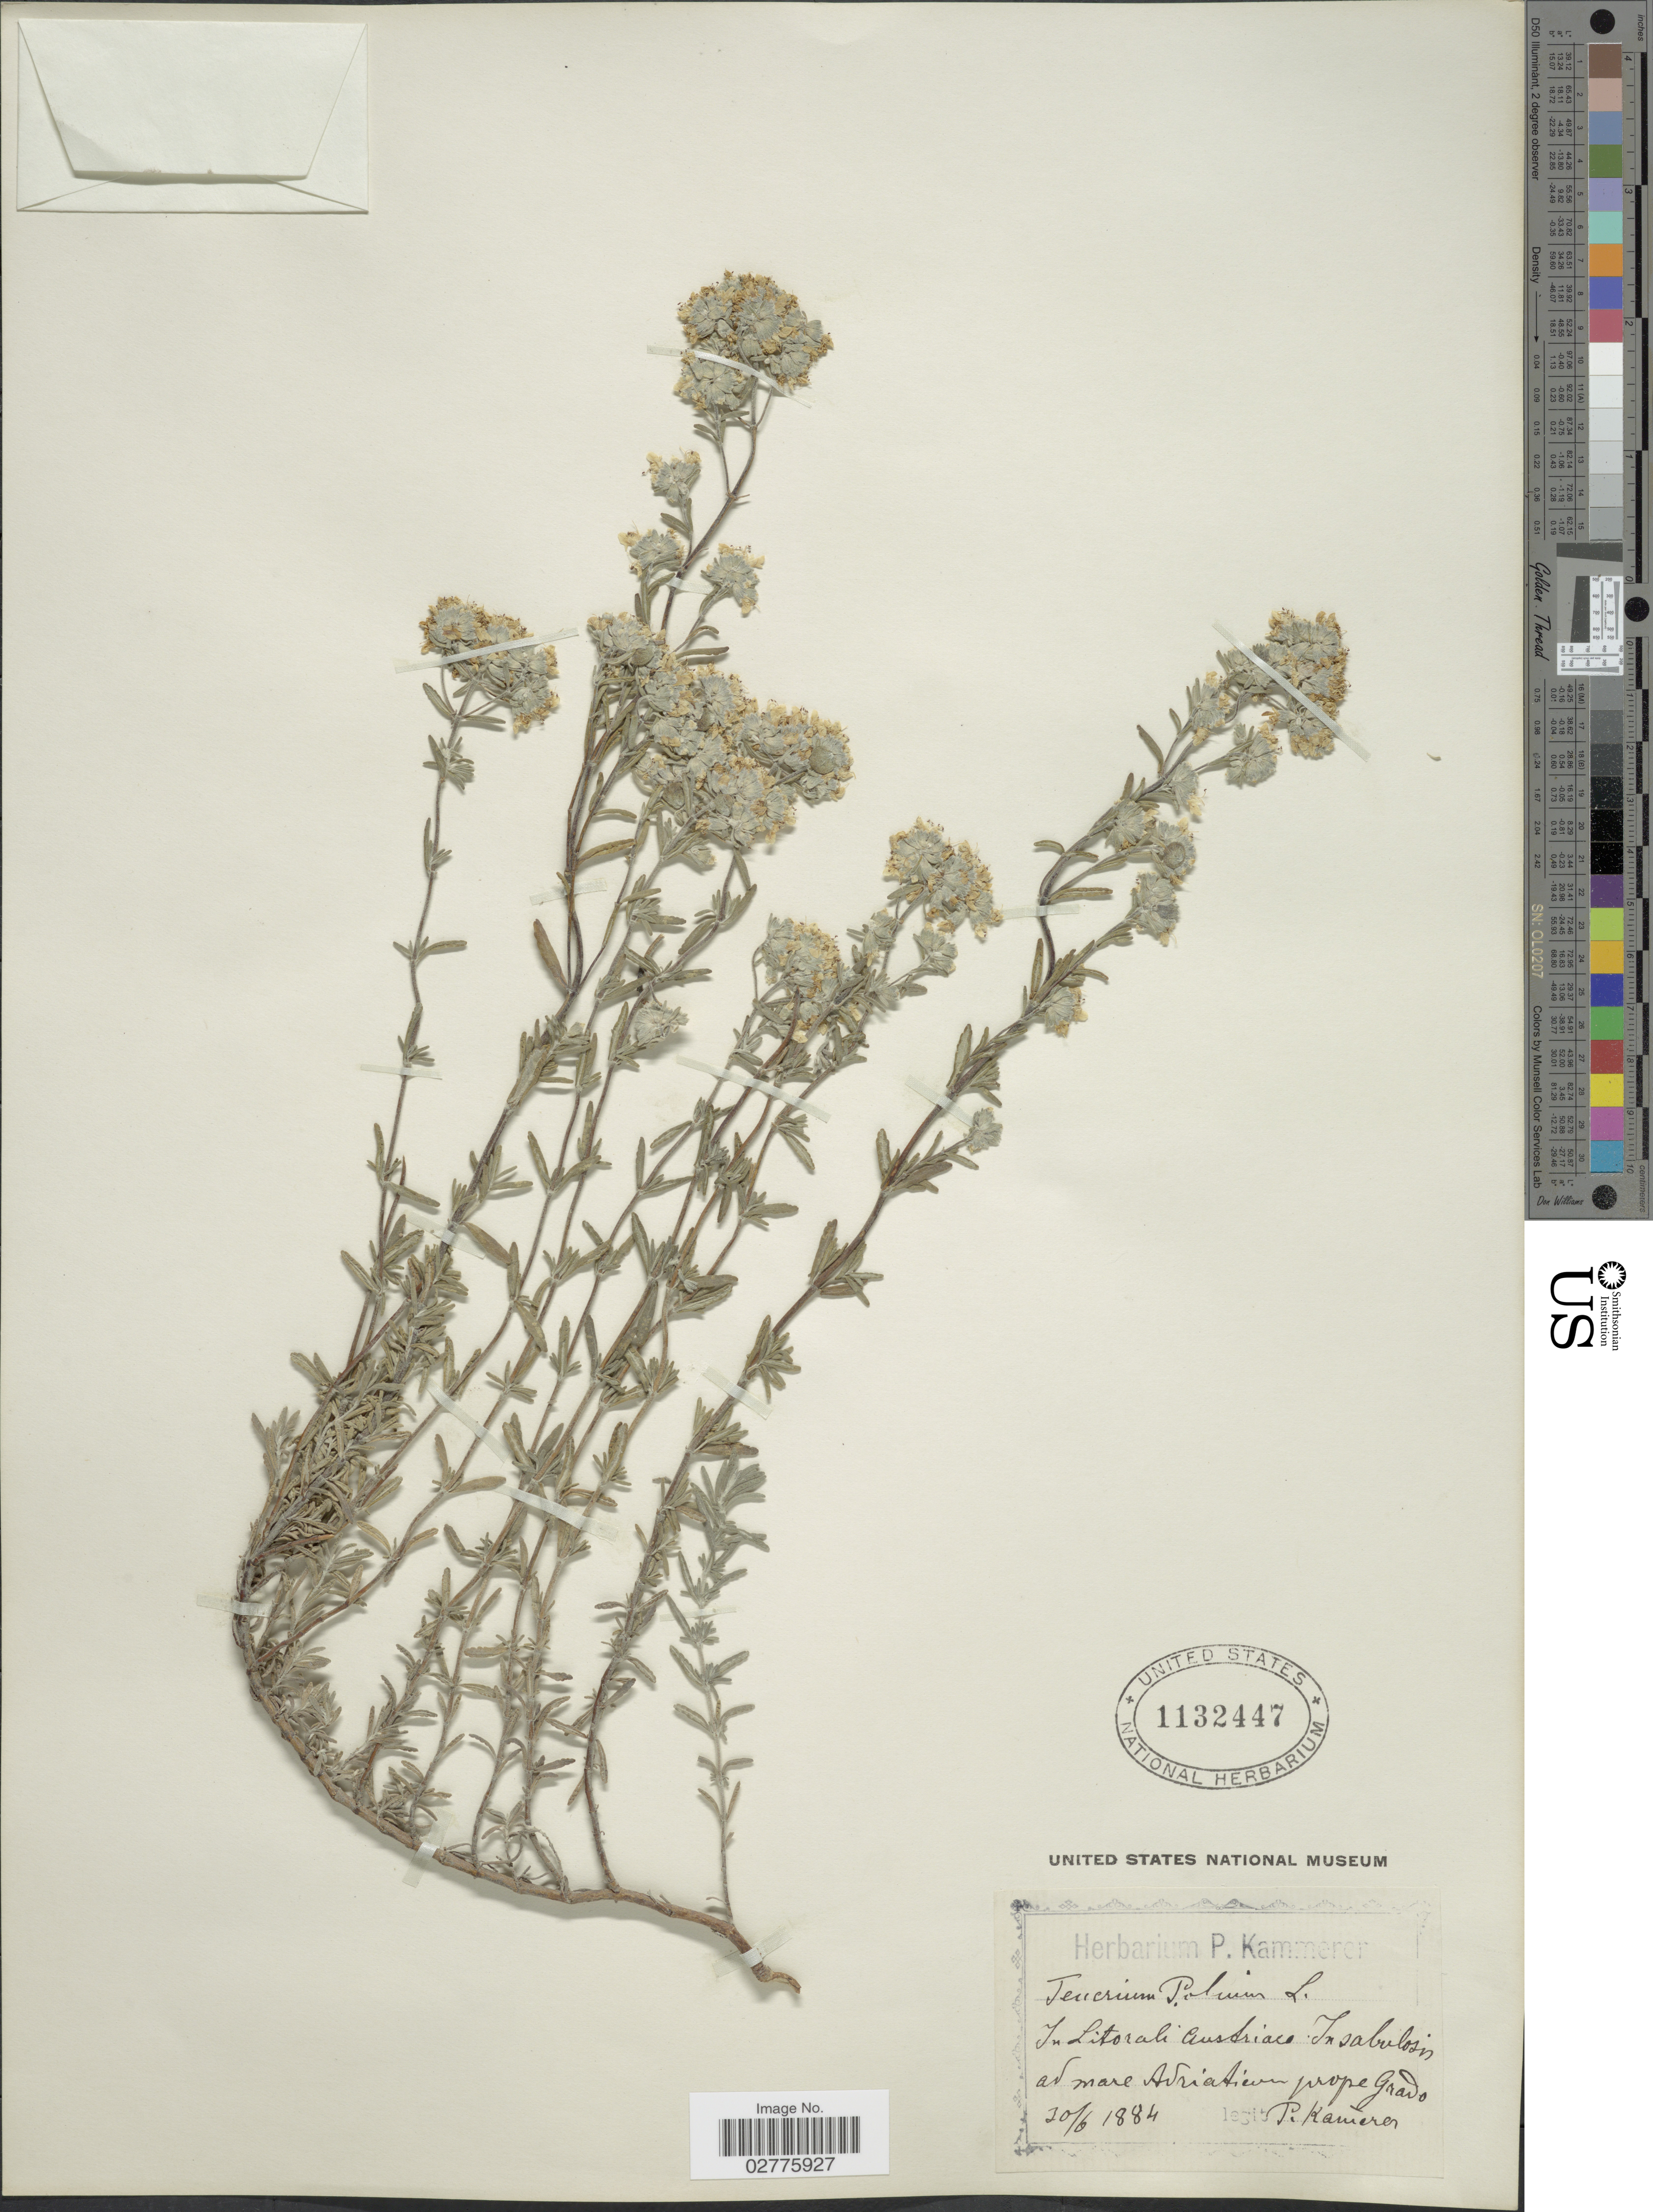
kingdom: Plantae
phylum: Tracheophyta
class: Magnoliopsida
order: Lamiales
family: Lamiaceae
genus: Teucrium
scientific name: Teucrium polium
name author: L.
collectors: P. Kammerer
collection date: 1884-06-30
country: Italy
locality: In Litorali Austriaca. In sabulosis ad mare Adriatium prope Grado.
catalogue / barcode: US 1132447